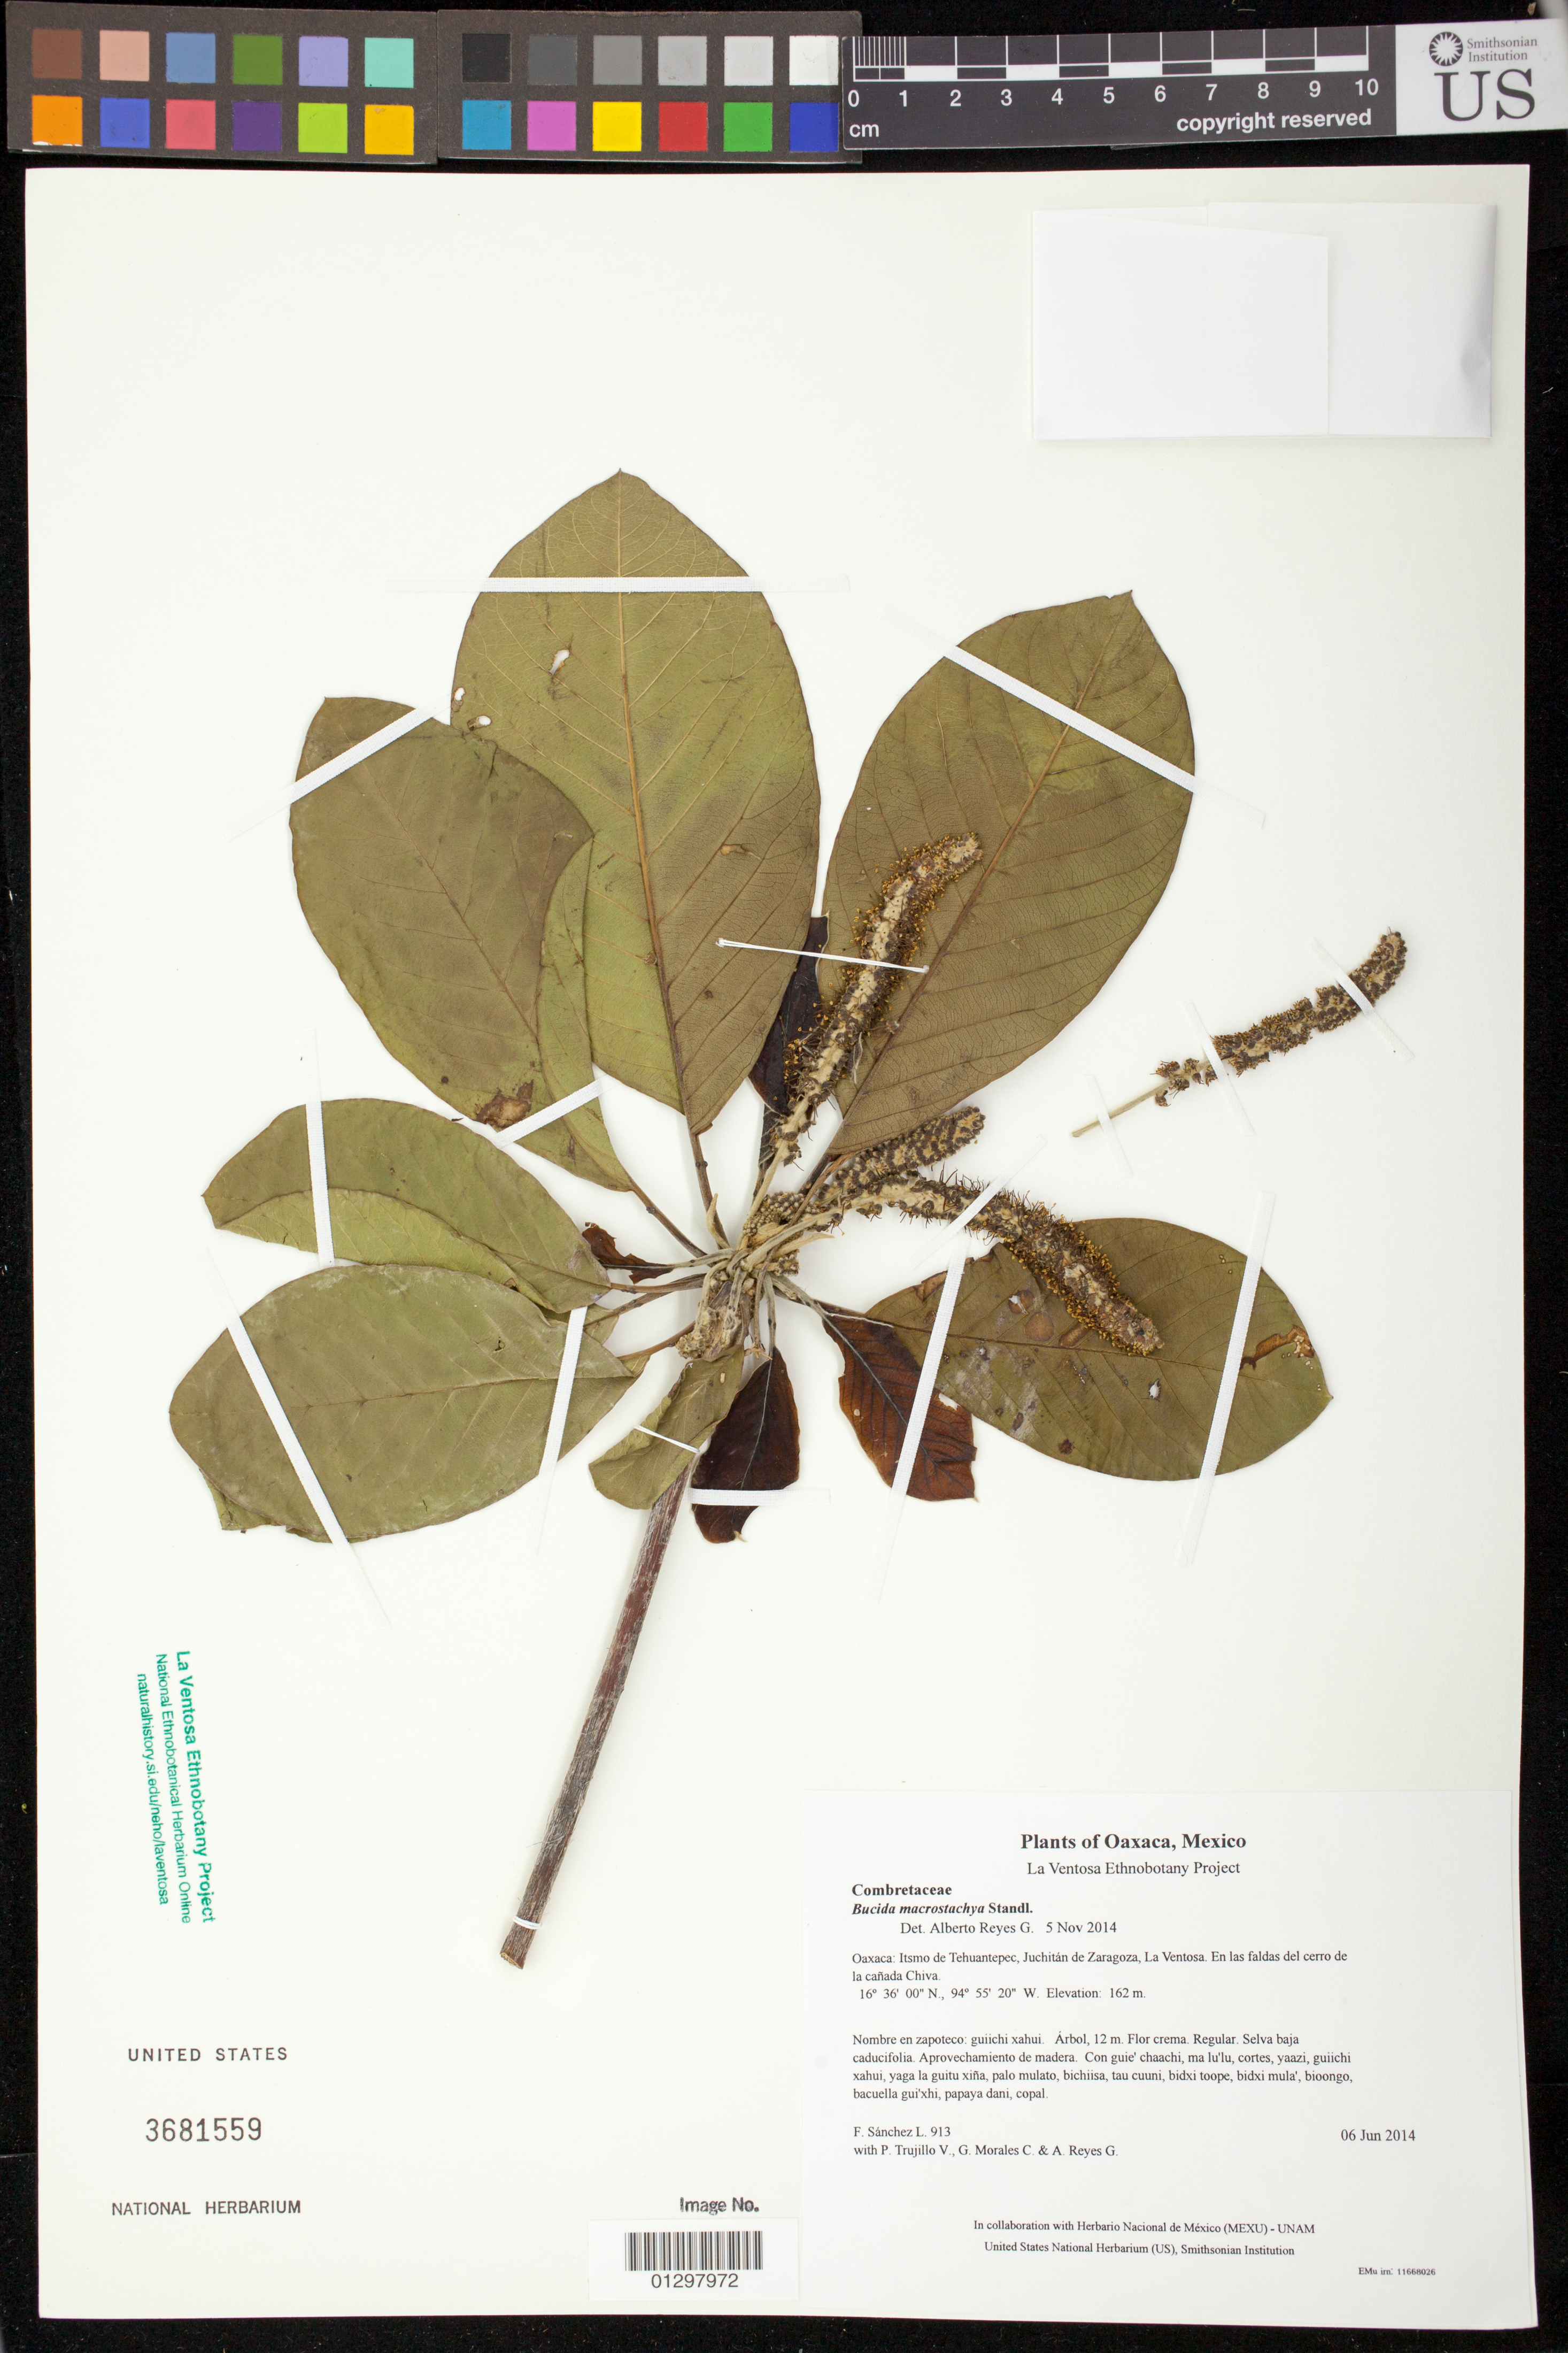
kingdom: Plantae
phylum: Tracheophyta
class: Magnoliopsida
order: Myrtales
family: Combretaceae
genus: Terminalia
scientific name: Terminalia macrostachya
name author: (Standl.) Alwan & Stace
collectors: F. Sánchez L., P. Trujillo V., G. Morales C. & A. Reyes G.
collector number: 913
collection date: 2014-06-06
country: Mexico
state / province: Oaxaca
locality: Itsmo de Tehuantepec, Juchitán de Zaragoza, La Ventosa. En las faldas del cerro de la cañada Chiva.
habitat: Selva baja caducifolia. Aprovechamiento de madera.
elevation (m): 162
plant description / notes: JEBOT, MEXU, SERO, SIPI, US; Yaga. 12 m. Guie' nayu. Nuu.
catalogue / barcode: US 3681559